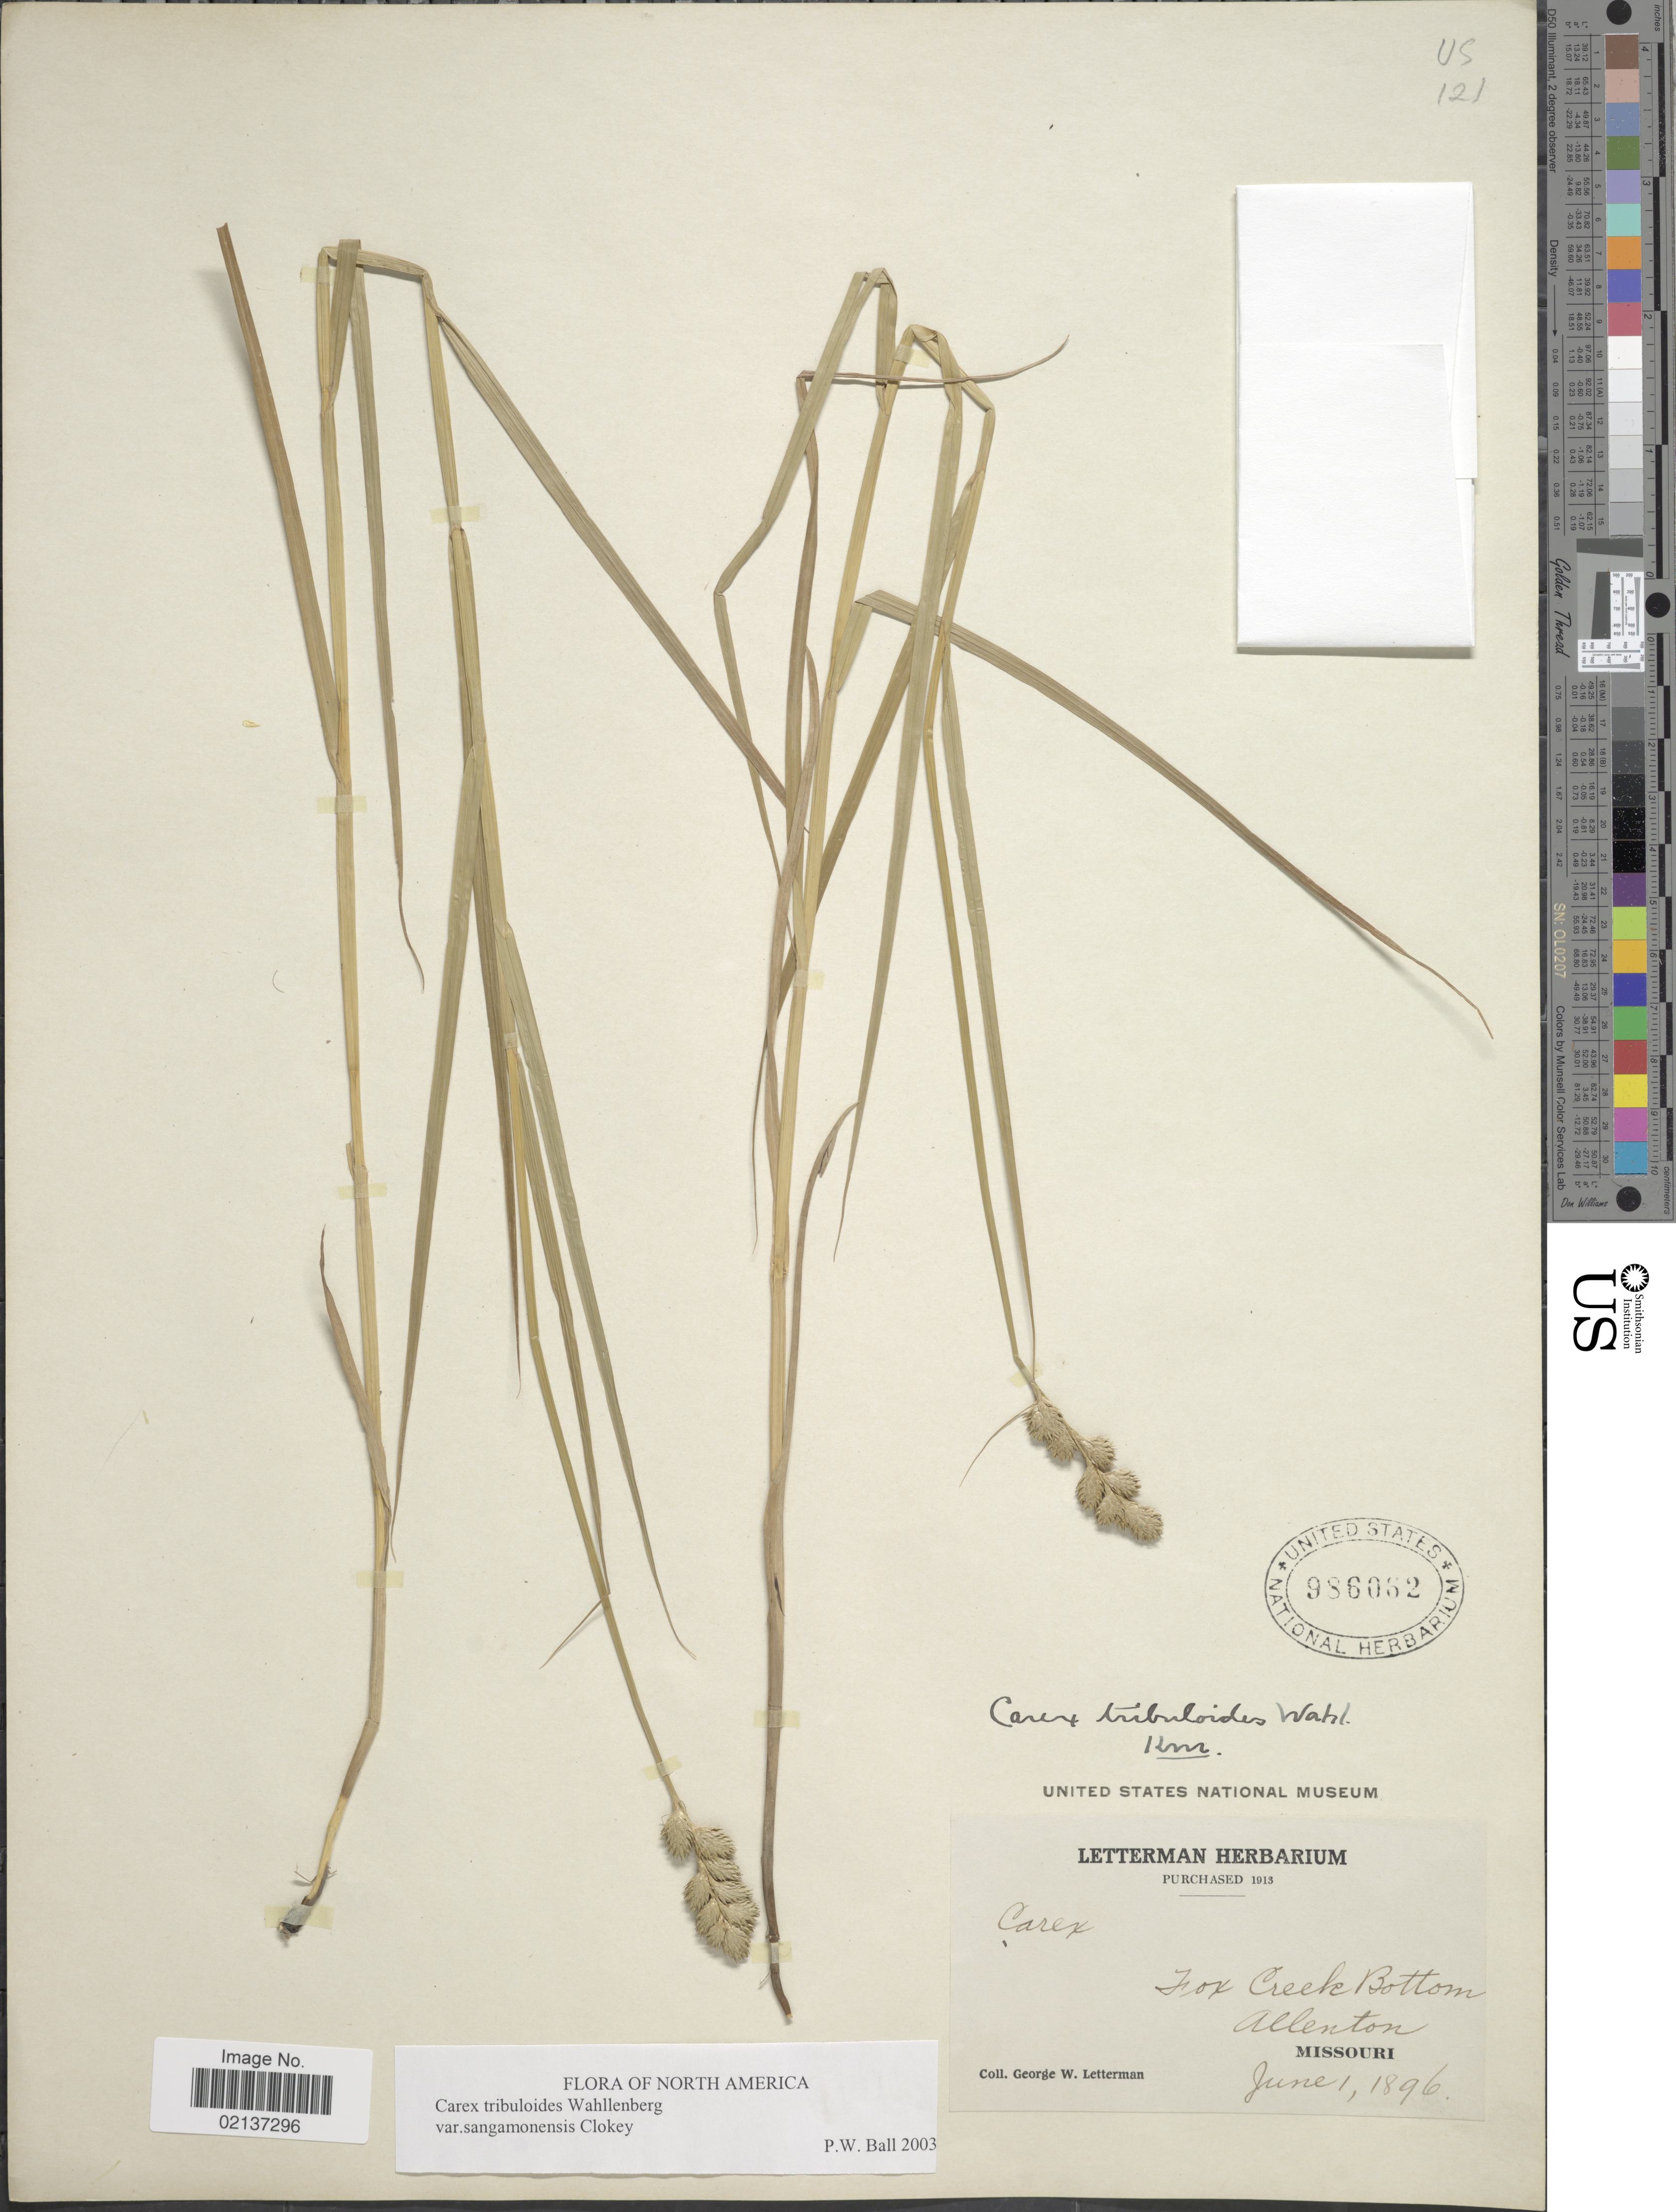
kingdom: Plantae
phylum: Tracheophyta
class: Liliopsida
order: Poales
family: Cyperaceae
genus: Carex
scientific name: Carex tribuloides var. sangamonensis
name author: Clokey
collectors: G. W. Letterman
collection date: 1896-06-01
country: United States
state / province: Missouri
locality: Fox Creek Bottom, Allenton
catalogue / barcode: US 986062